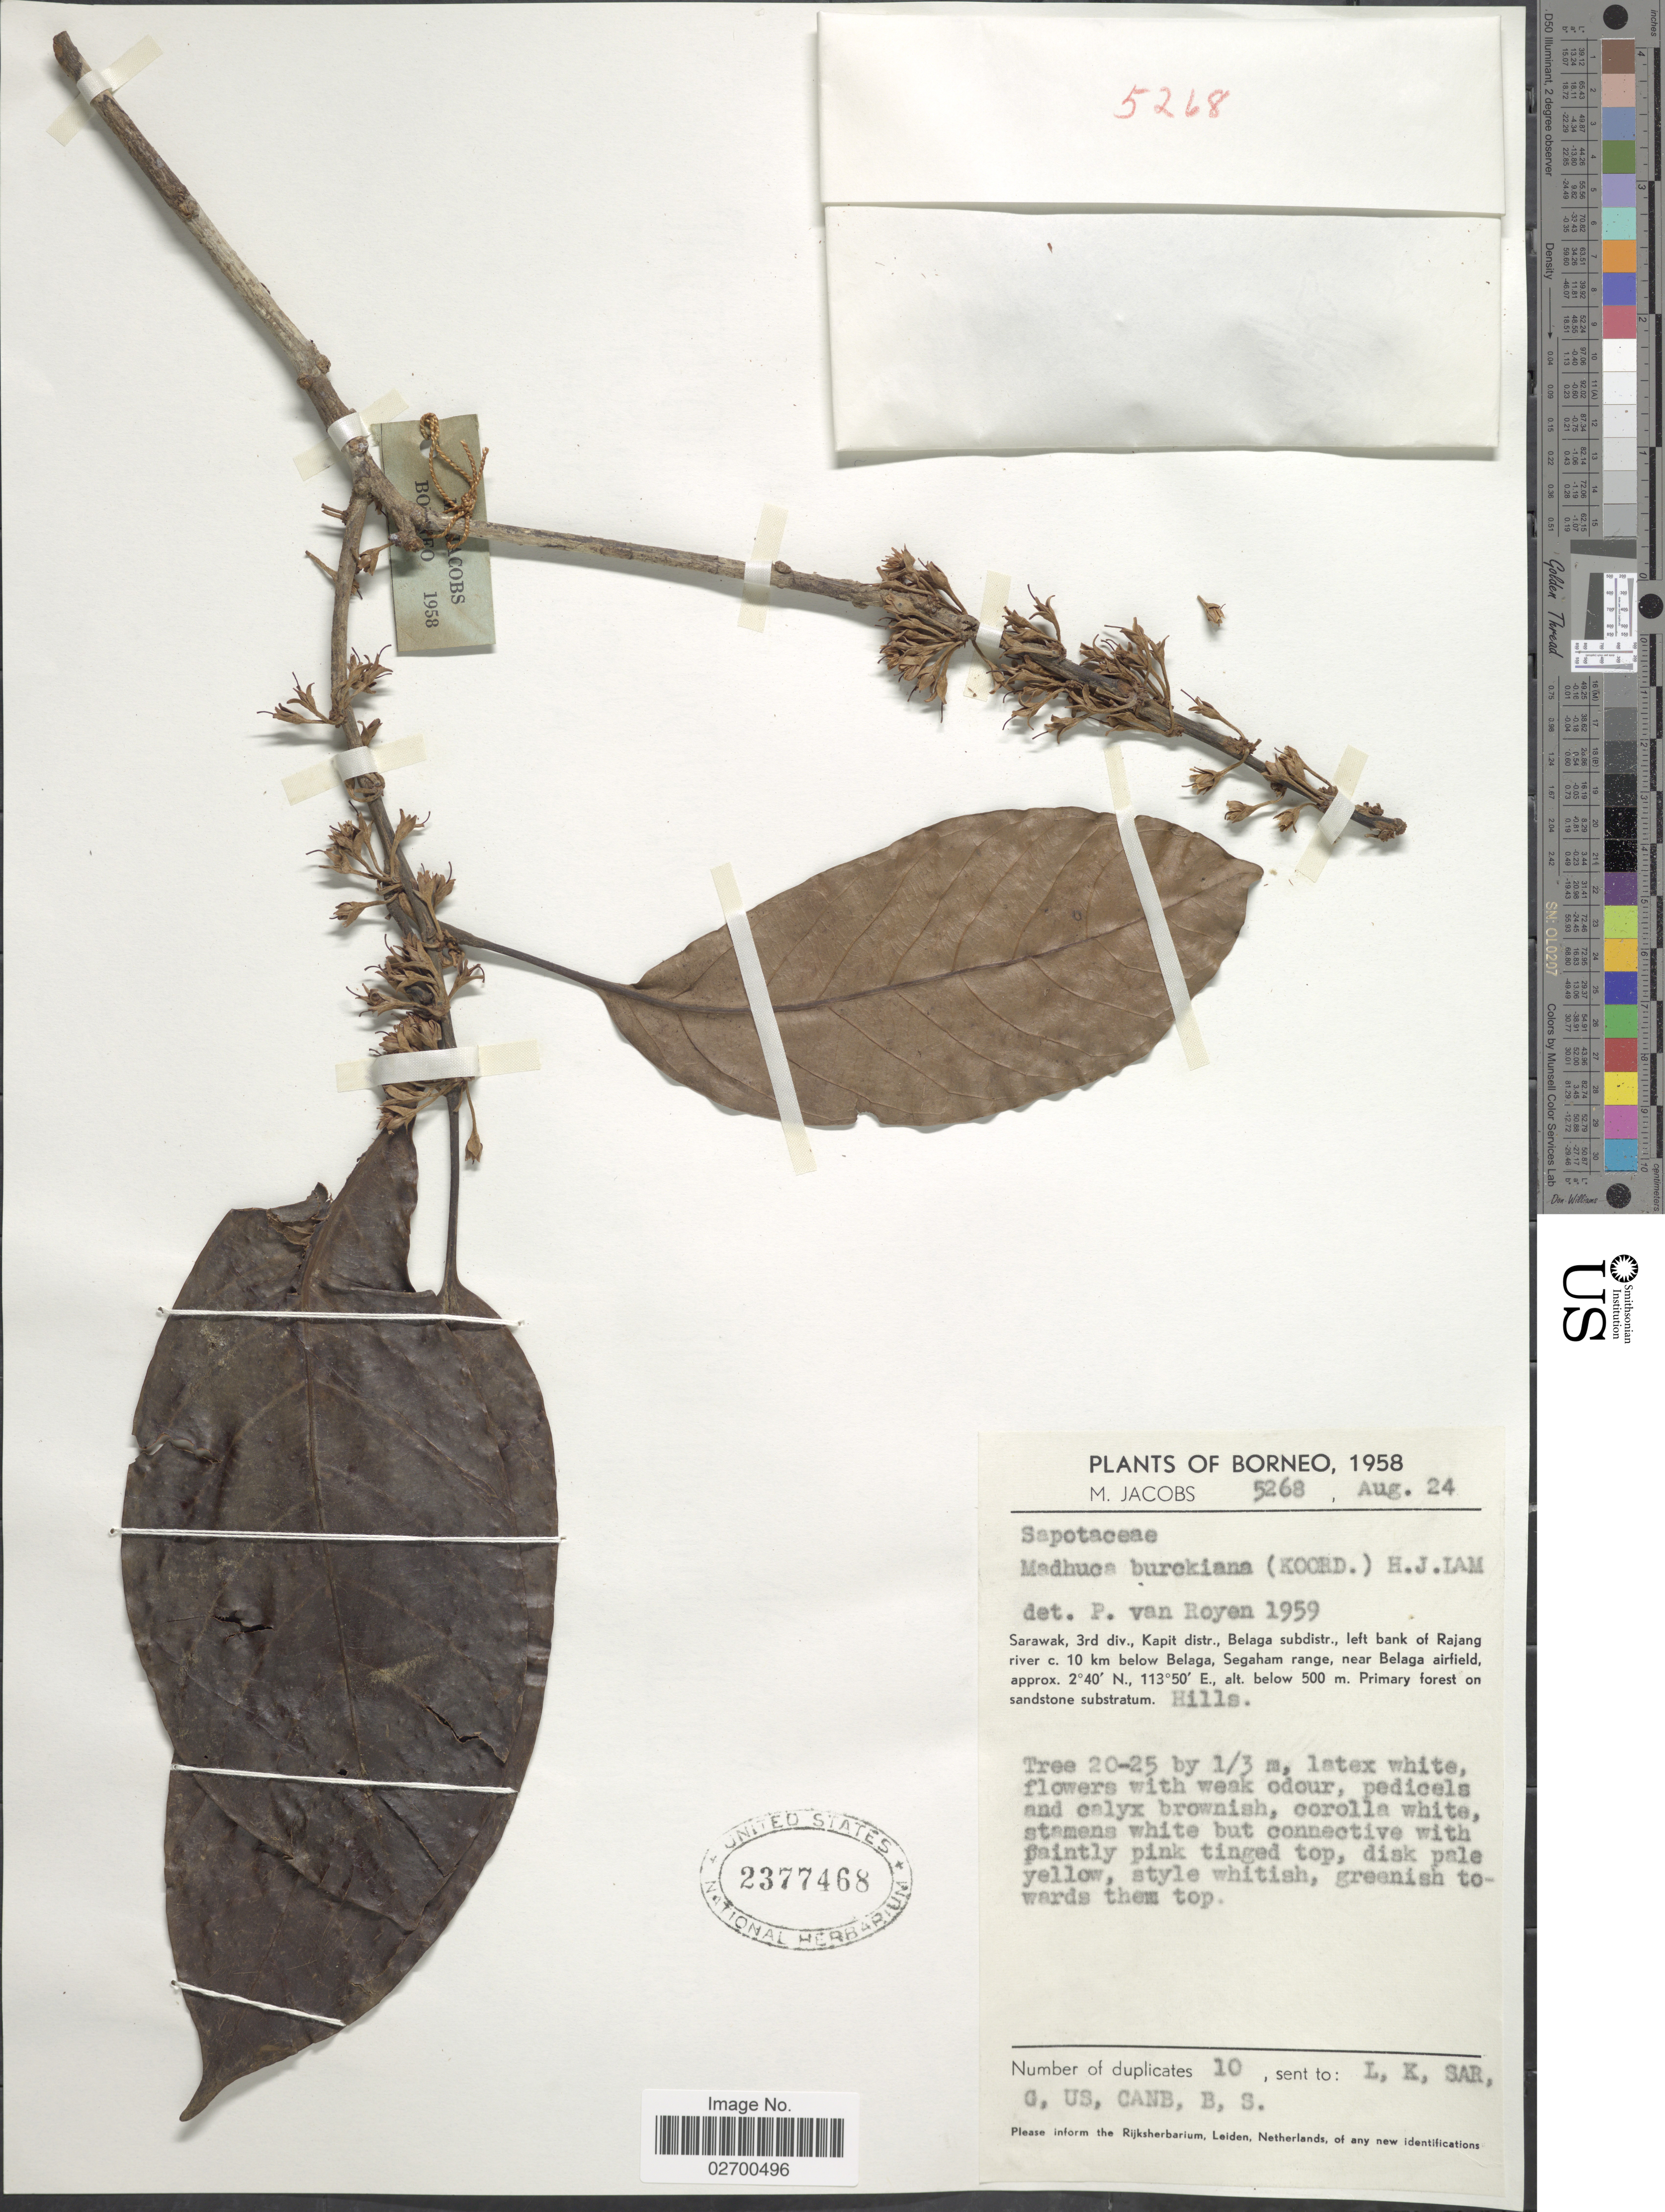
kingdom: Plantae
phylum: Tracheophyta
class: Magnoliopsida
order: Ericales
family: Sapotaceae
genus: Madhuca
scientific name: Madhuca burckiana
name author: (Koord.) H.J. Lam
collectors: M. Jacobs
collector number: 5268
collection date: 1958-08-24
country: Malaysia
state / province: Sarawak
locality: Borneo. 3rd div., Kapit distr., Belaga subdistr., left bank of Rajang river, c. 10 km below Belaga, Segaham range, near Belaga airfield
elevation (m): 500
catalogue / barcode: US 2377468